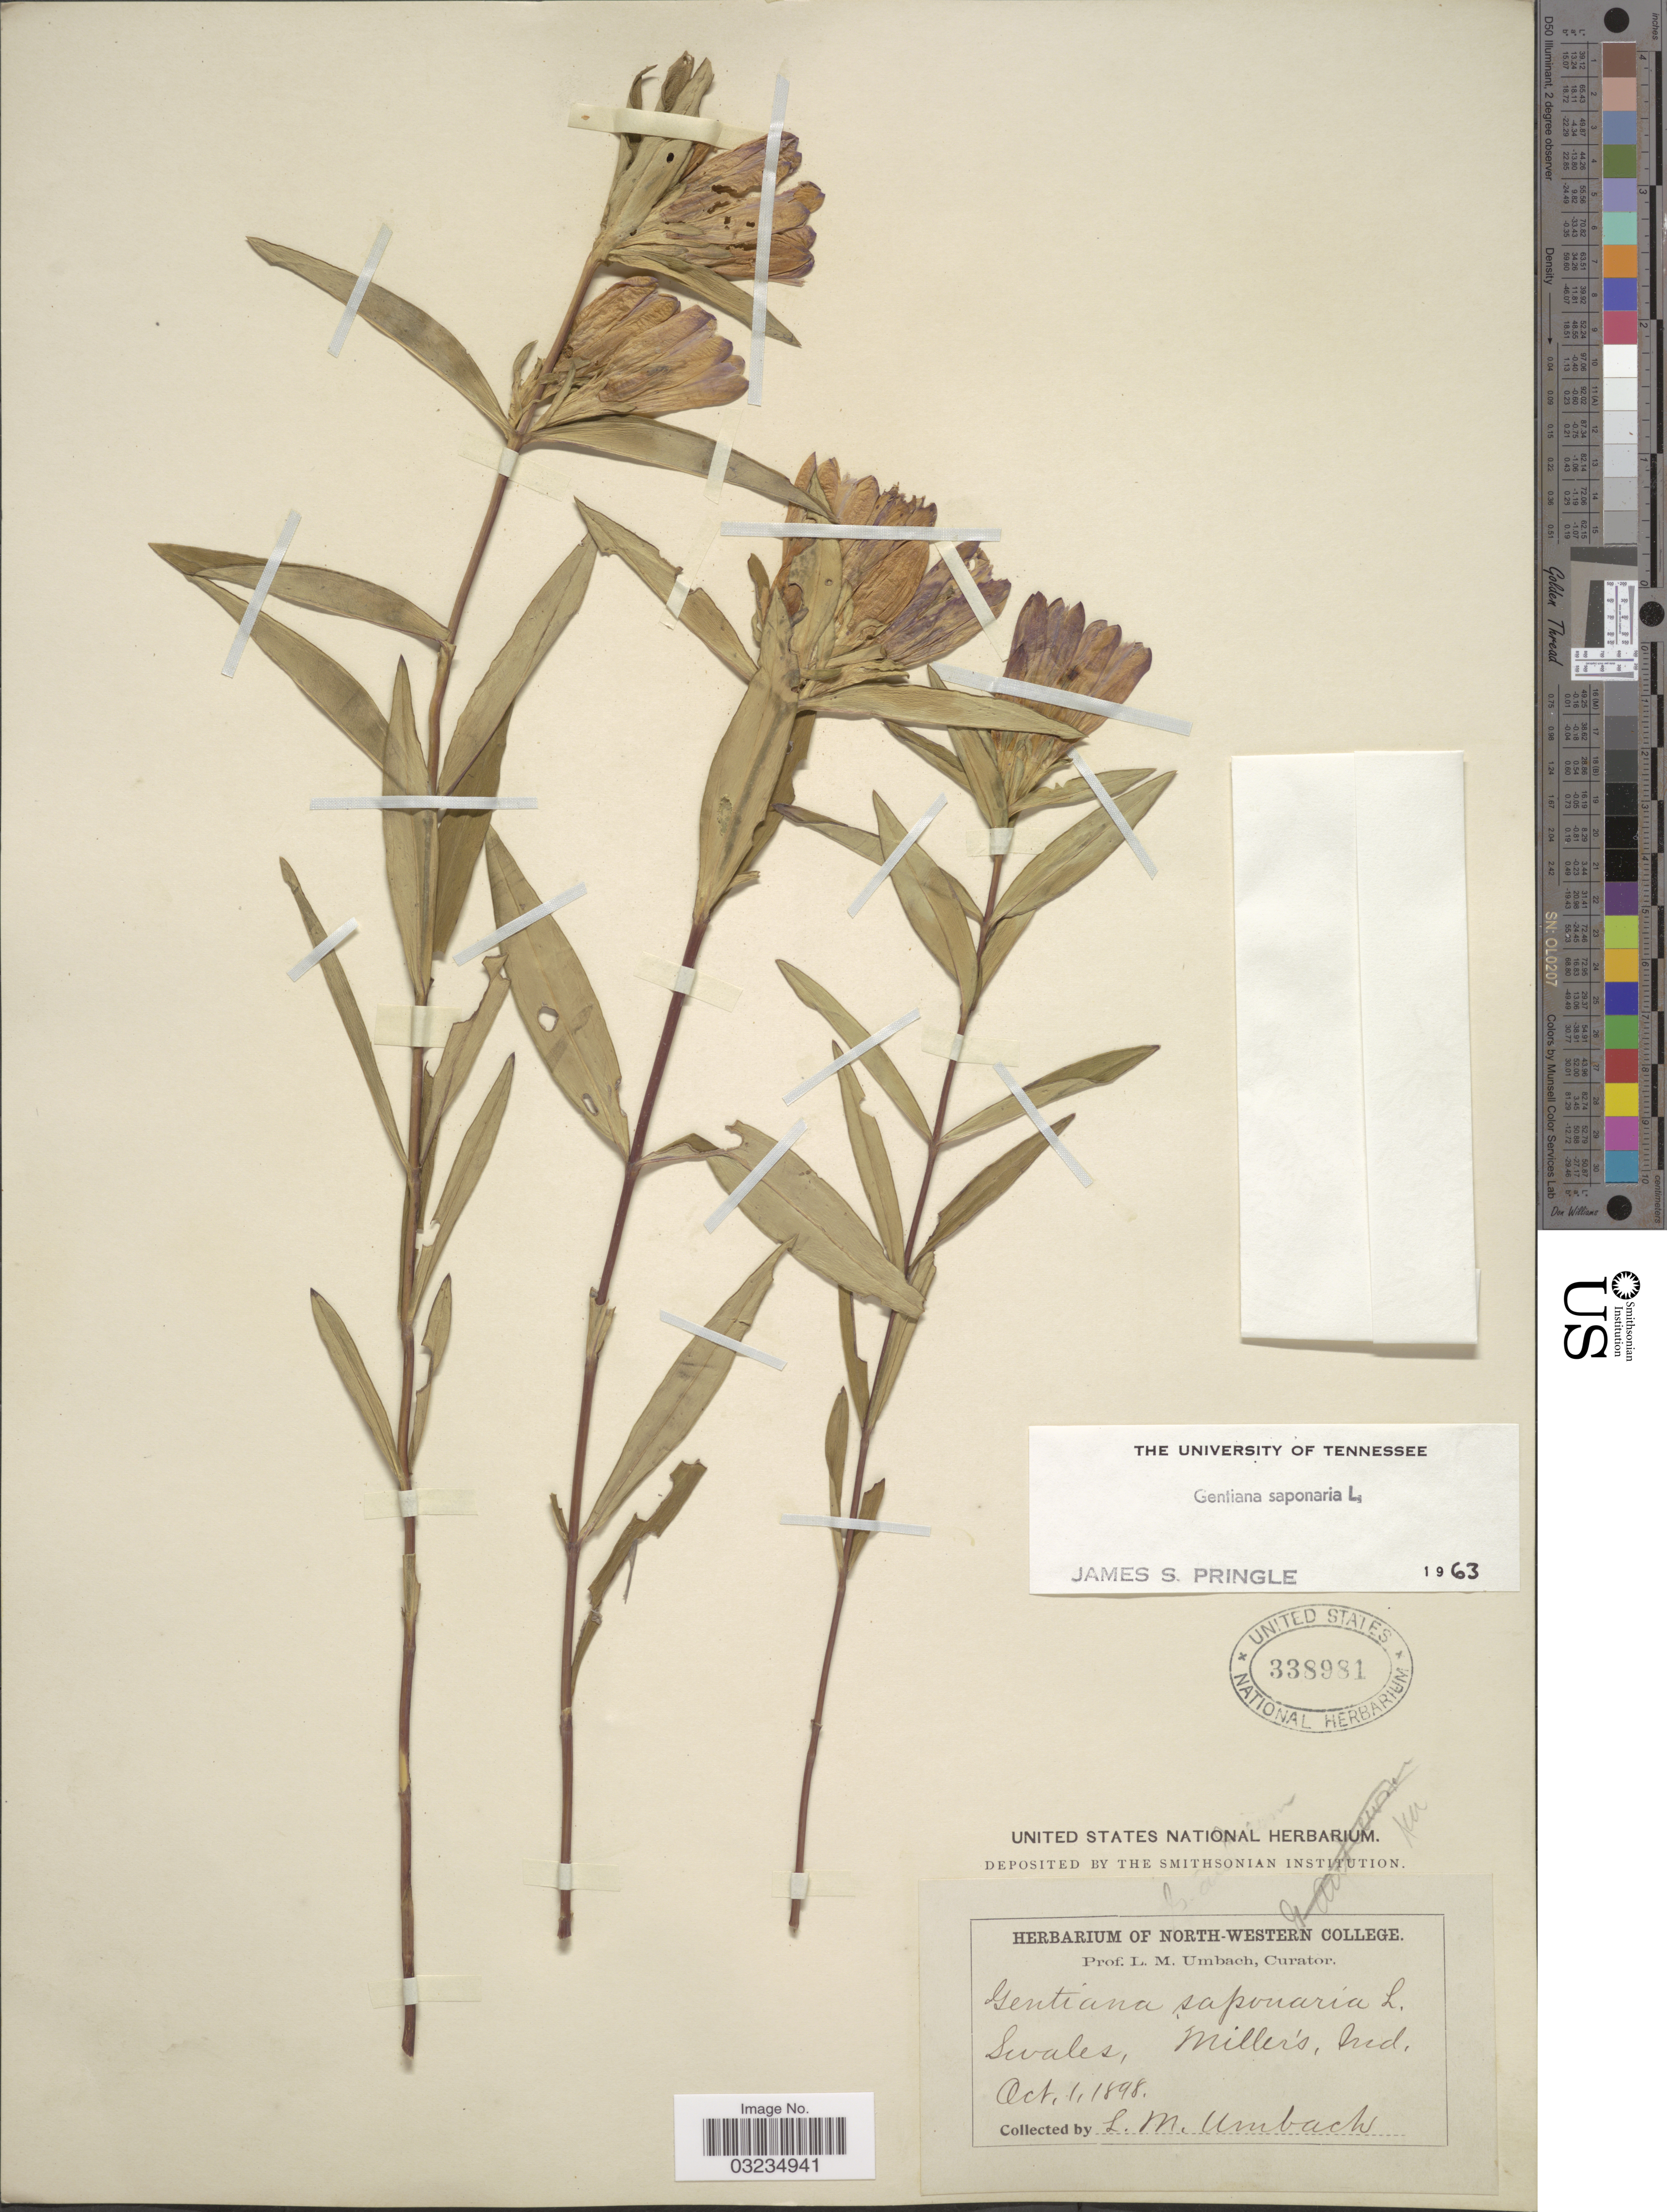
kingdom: Plantae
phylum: Tracheophyta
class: Magnoliopsida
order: Gentianales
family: Gentianaceae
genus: Gentiana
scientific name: Gentiana saponaria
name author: L.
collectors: L. M. Umbach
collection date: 1898-10-01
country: United States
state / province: Indiana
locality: Swales, Miller's.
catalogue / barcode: US 338981